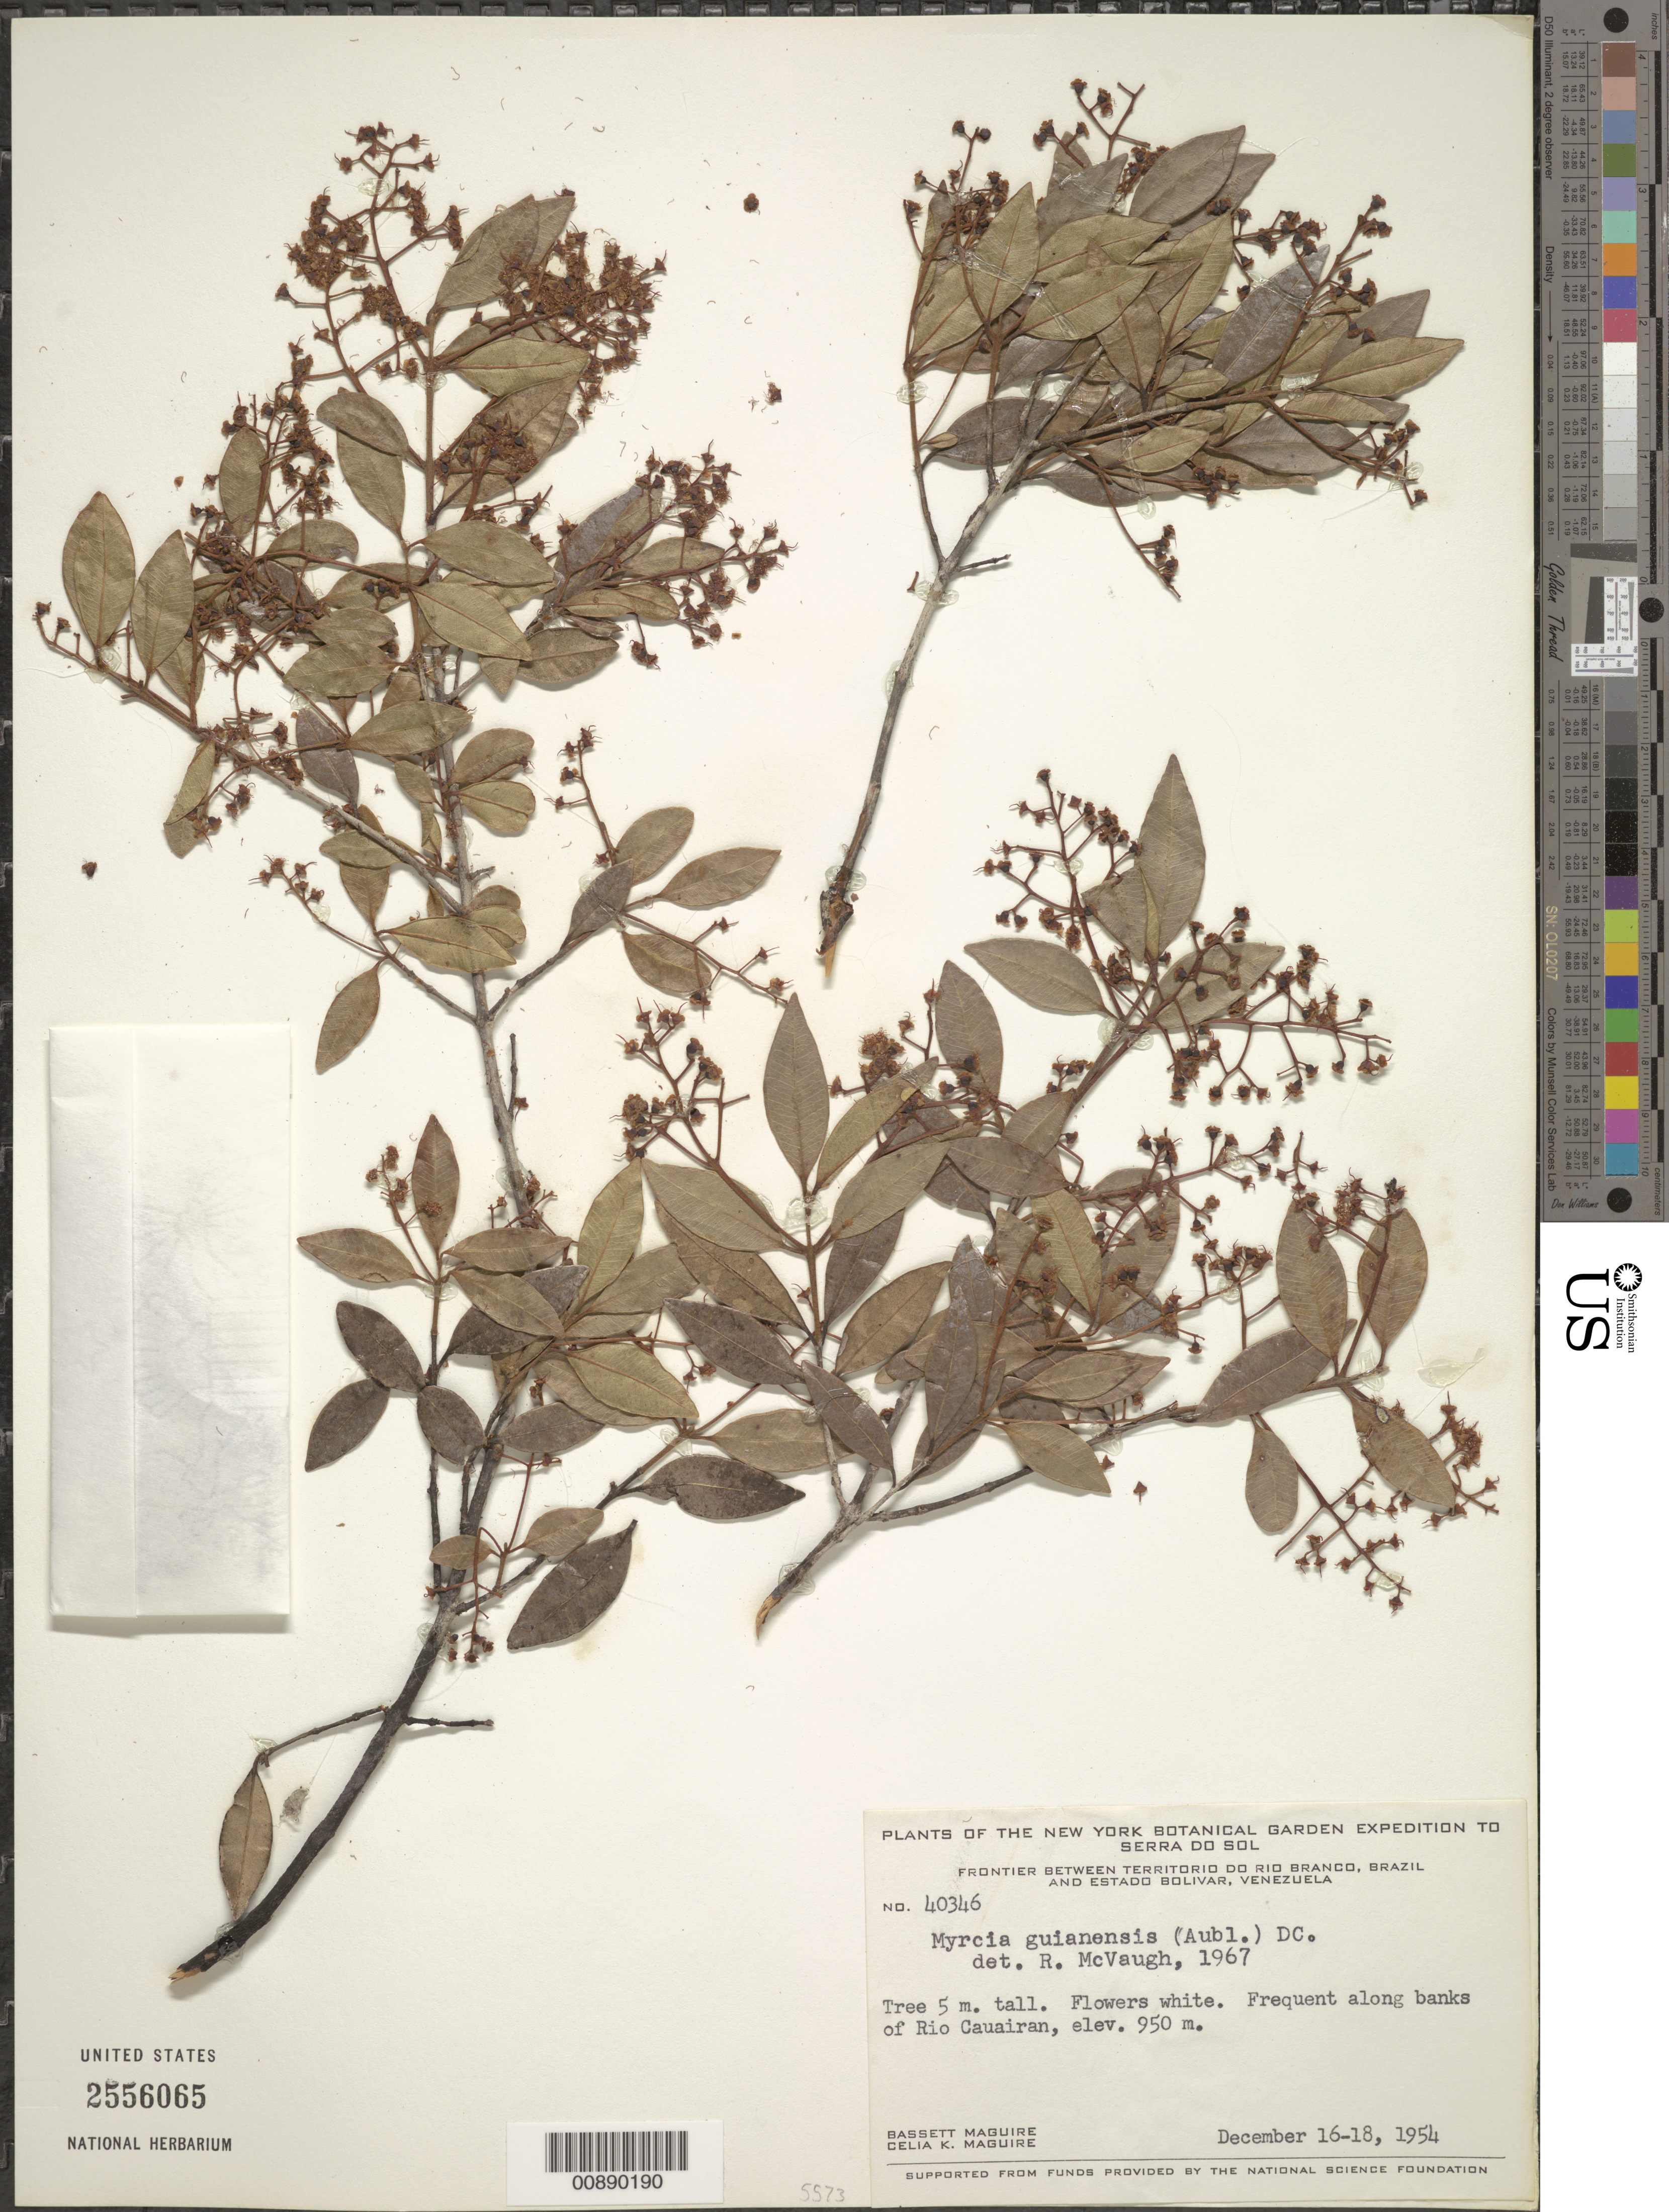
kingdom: Plantae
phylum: Tracheophyta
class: Magnoliopsida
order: Ericales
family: Primulaceae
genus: Myrsine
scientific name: Myrsine guianensis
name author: (Aubl.) Kuntze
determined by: McVaugh, R.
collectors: B. Maguire & C. K. Maguire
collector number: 40346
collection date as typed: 16-Dec-54 to 18-Dec-54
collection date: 1954-12-16/1954-12-18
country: Venezuela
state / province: Bolívar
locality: Río Cauairan; frontier betw. TerRiver do Río Branco, Brazil & Bolívar Venezuela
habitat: Riverbanks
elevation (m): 950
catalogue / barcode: US 2556065